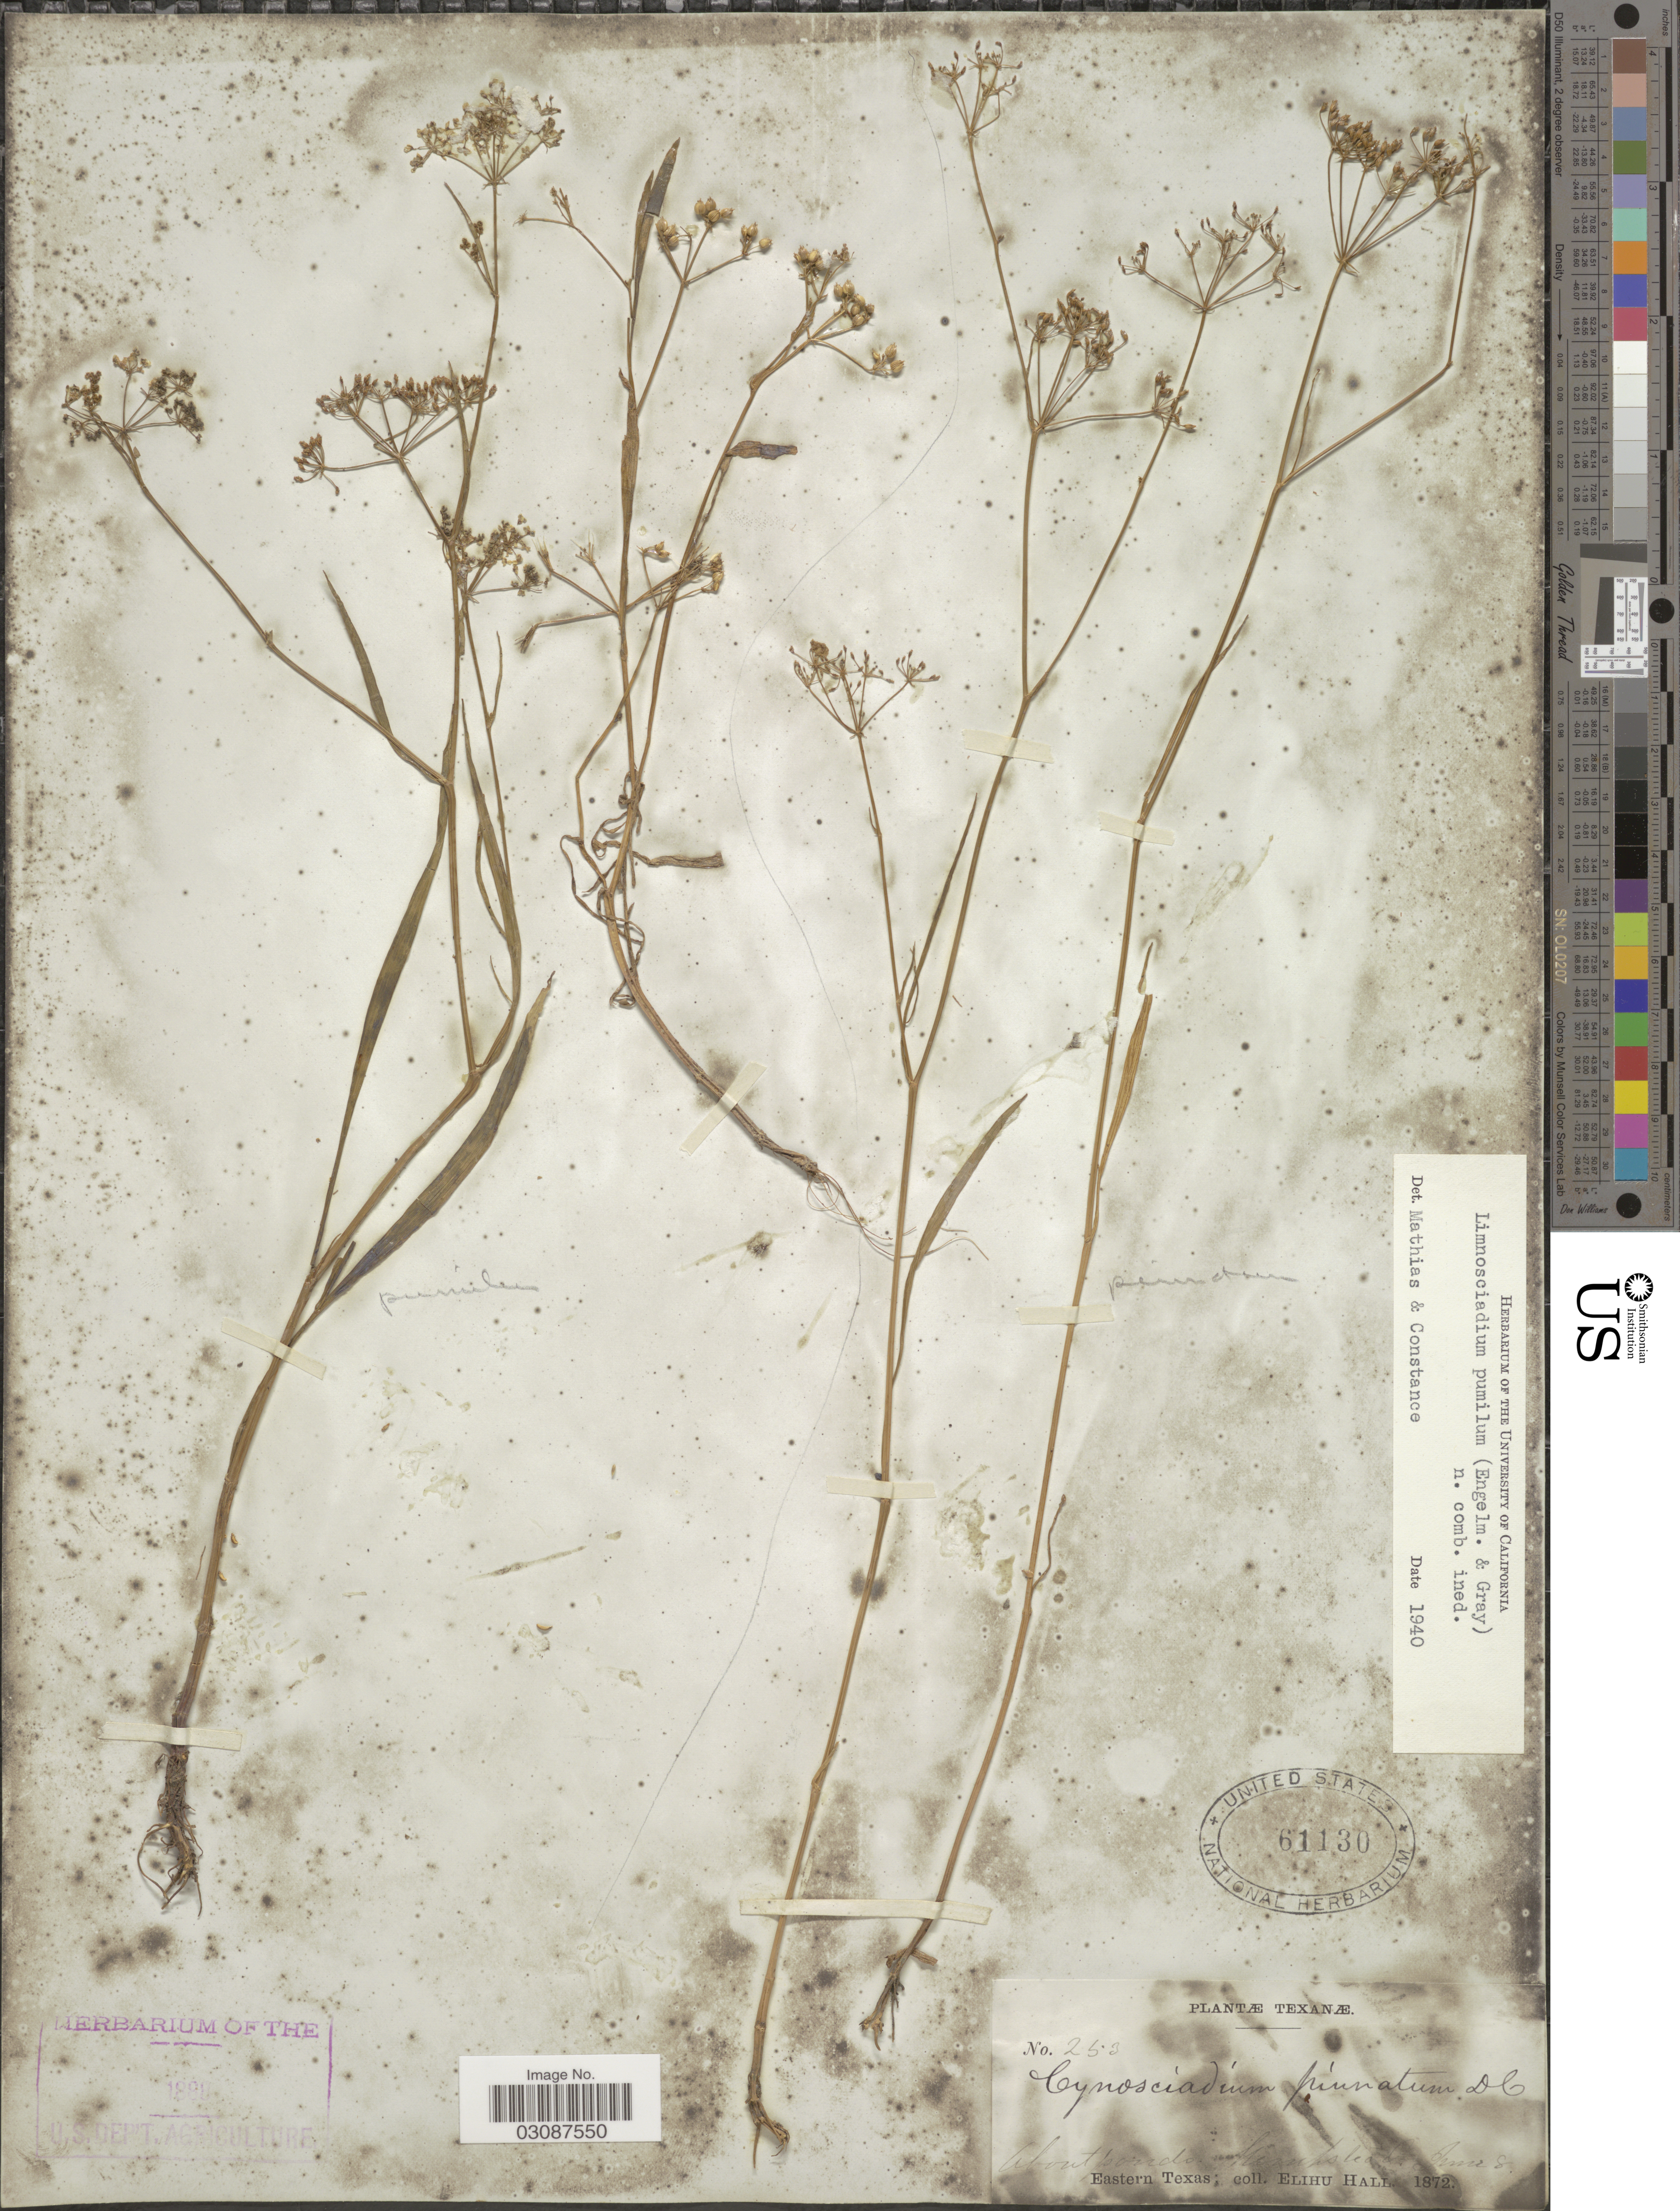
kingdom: Plantae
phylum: Tracheophyta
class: Magnoliopsida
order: Apiales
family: Apiaceae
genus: Limnosciadium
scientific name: Limnosciadium pumilum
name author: (Engelm. & A. Gray) Mathias & Constance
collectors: E. Hall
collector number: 263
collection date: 1872-06-08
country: United States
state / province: Texas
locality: About ponds Hempstead. Eastern Texas.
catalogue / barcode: US 61130